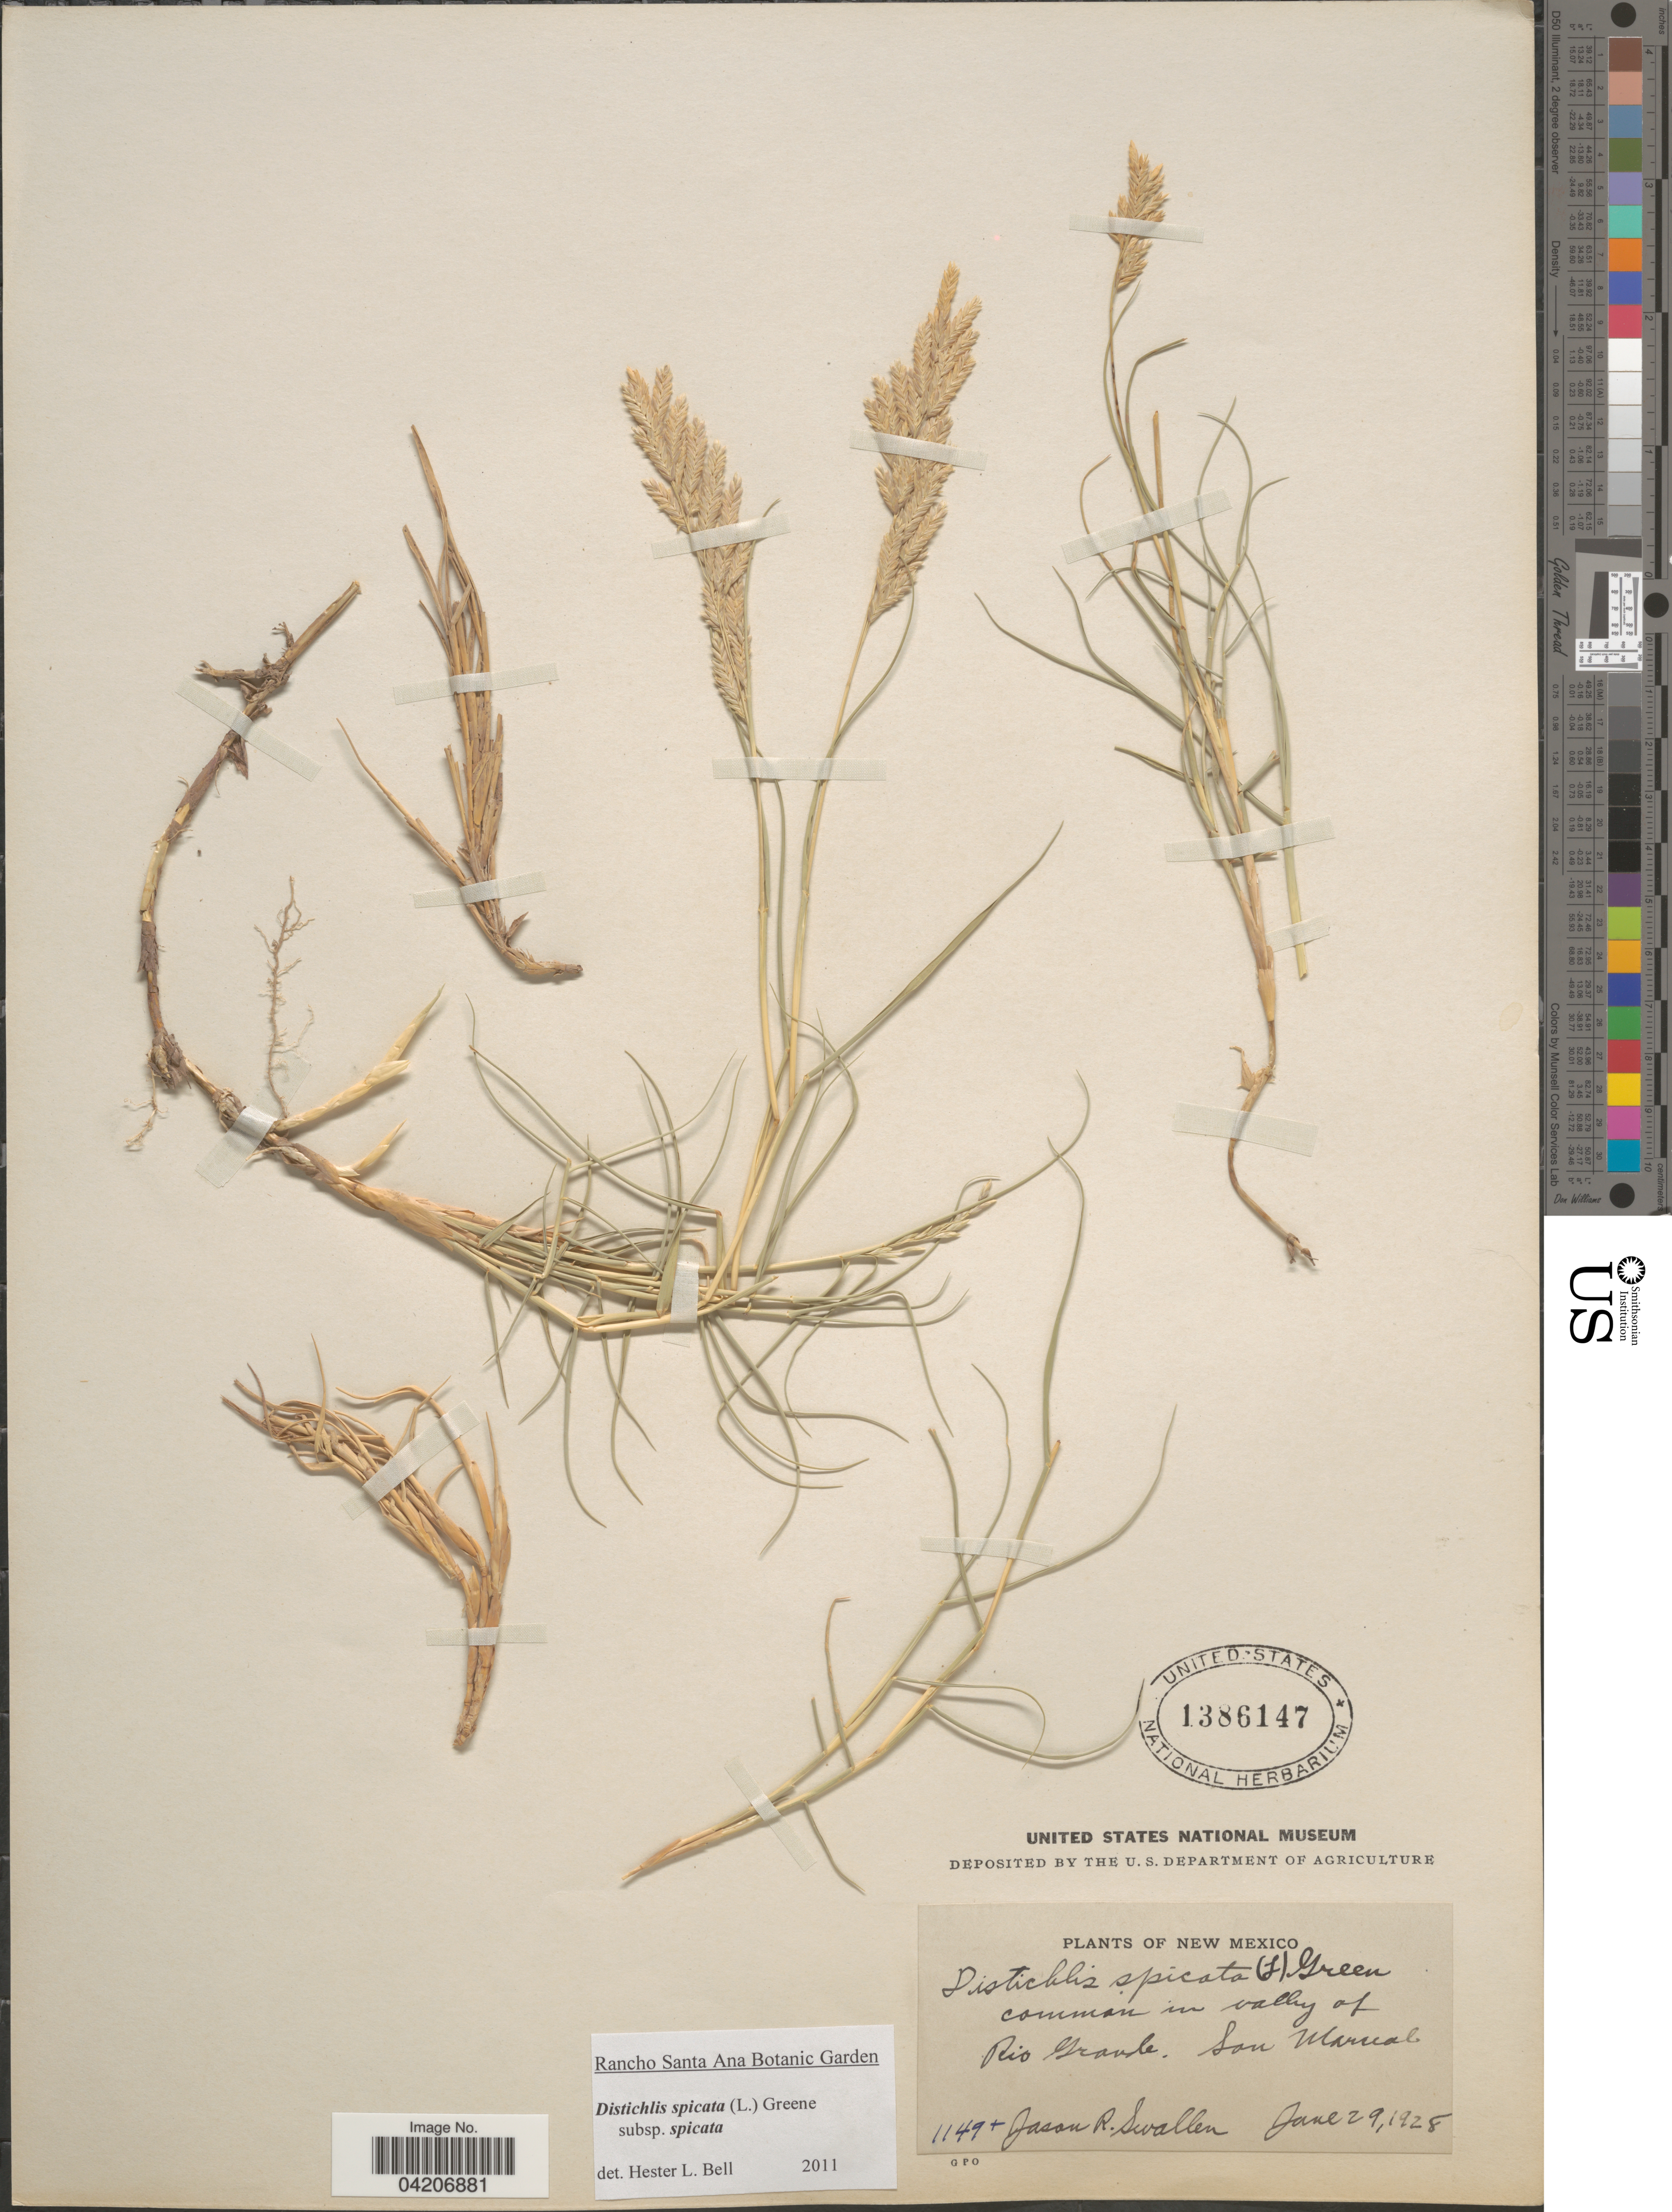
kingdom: Plantae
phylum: Tracheophyta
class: Liliopsida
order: Poales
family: Poaceae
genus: Distichlis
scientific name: Distichlis spicata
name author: (L.) Greene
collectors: J. R. Swallen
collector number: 1149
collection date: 1928-06-29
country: United States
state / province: New Mexico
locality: Common in valley of Rio Grande, San Marcial.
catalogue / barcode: US 1386147